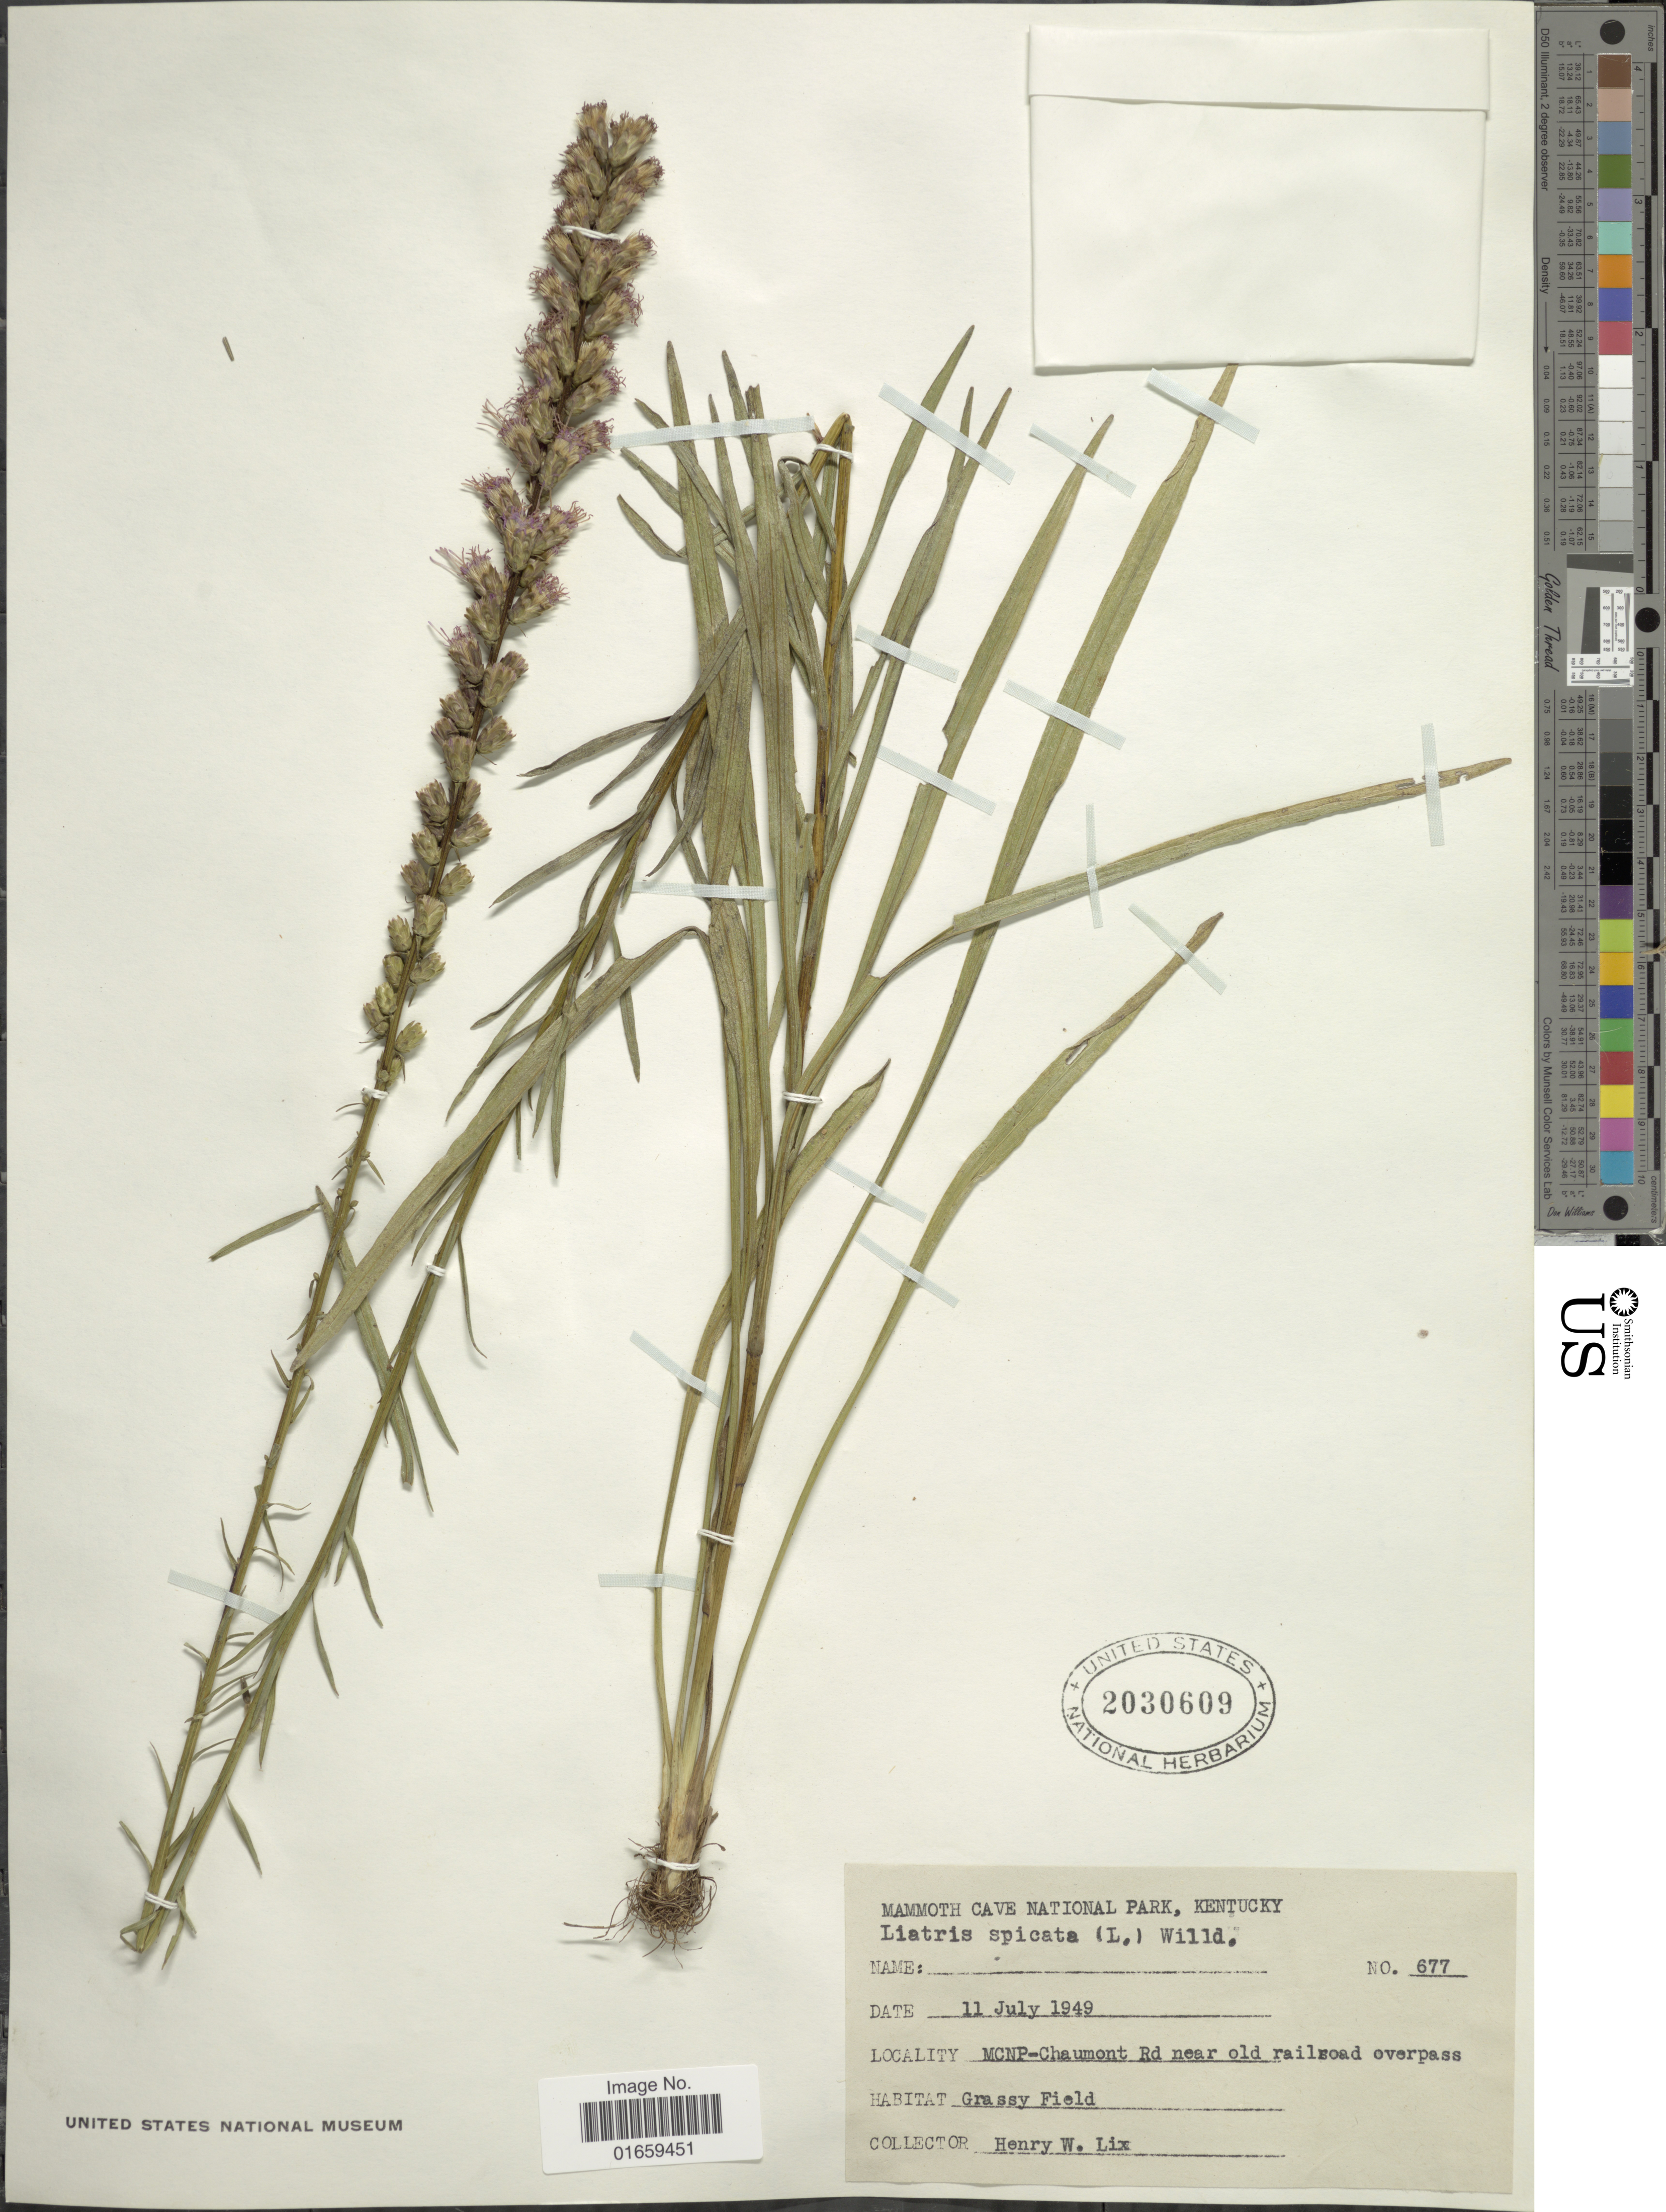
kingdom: Plantae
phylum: Tracheophyta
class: Magnoliopsida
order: Asterales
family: Asteraceae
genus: Liatris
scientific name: Liatris spicata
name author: (L.) Willd.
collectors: H. W. Lix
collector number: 677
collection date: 1949-07-11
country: United States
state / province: Kentucky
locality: MCNP- Chaumont Rd near old railroad overpass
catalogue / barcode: US 2030609